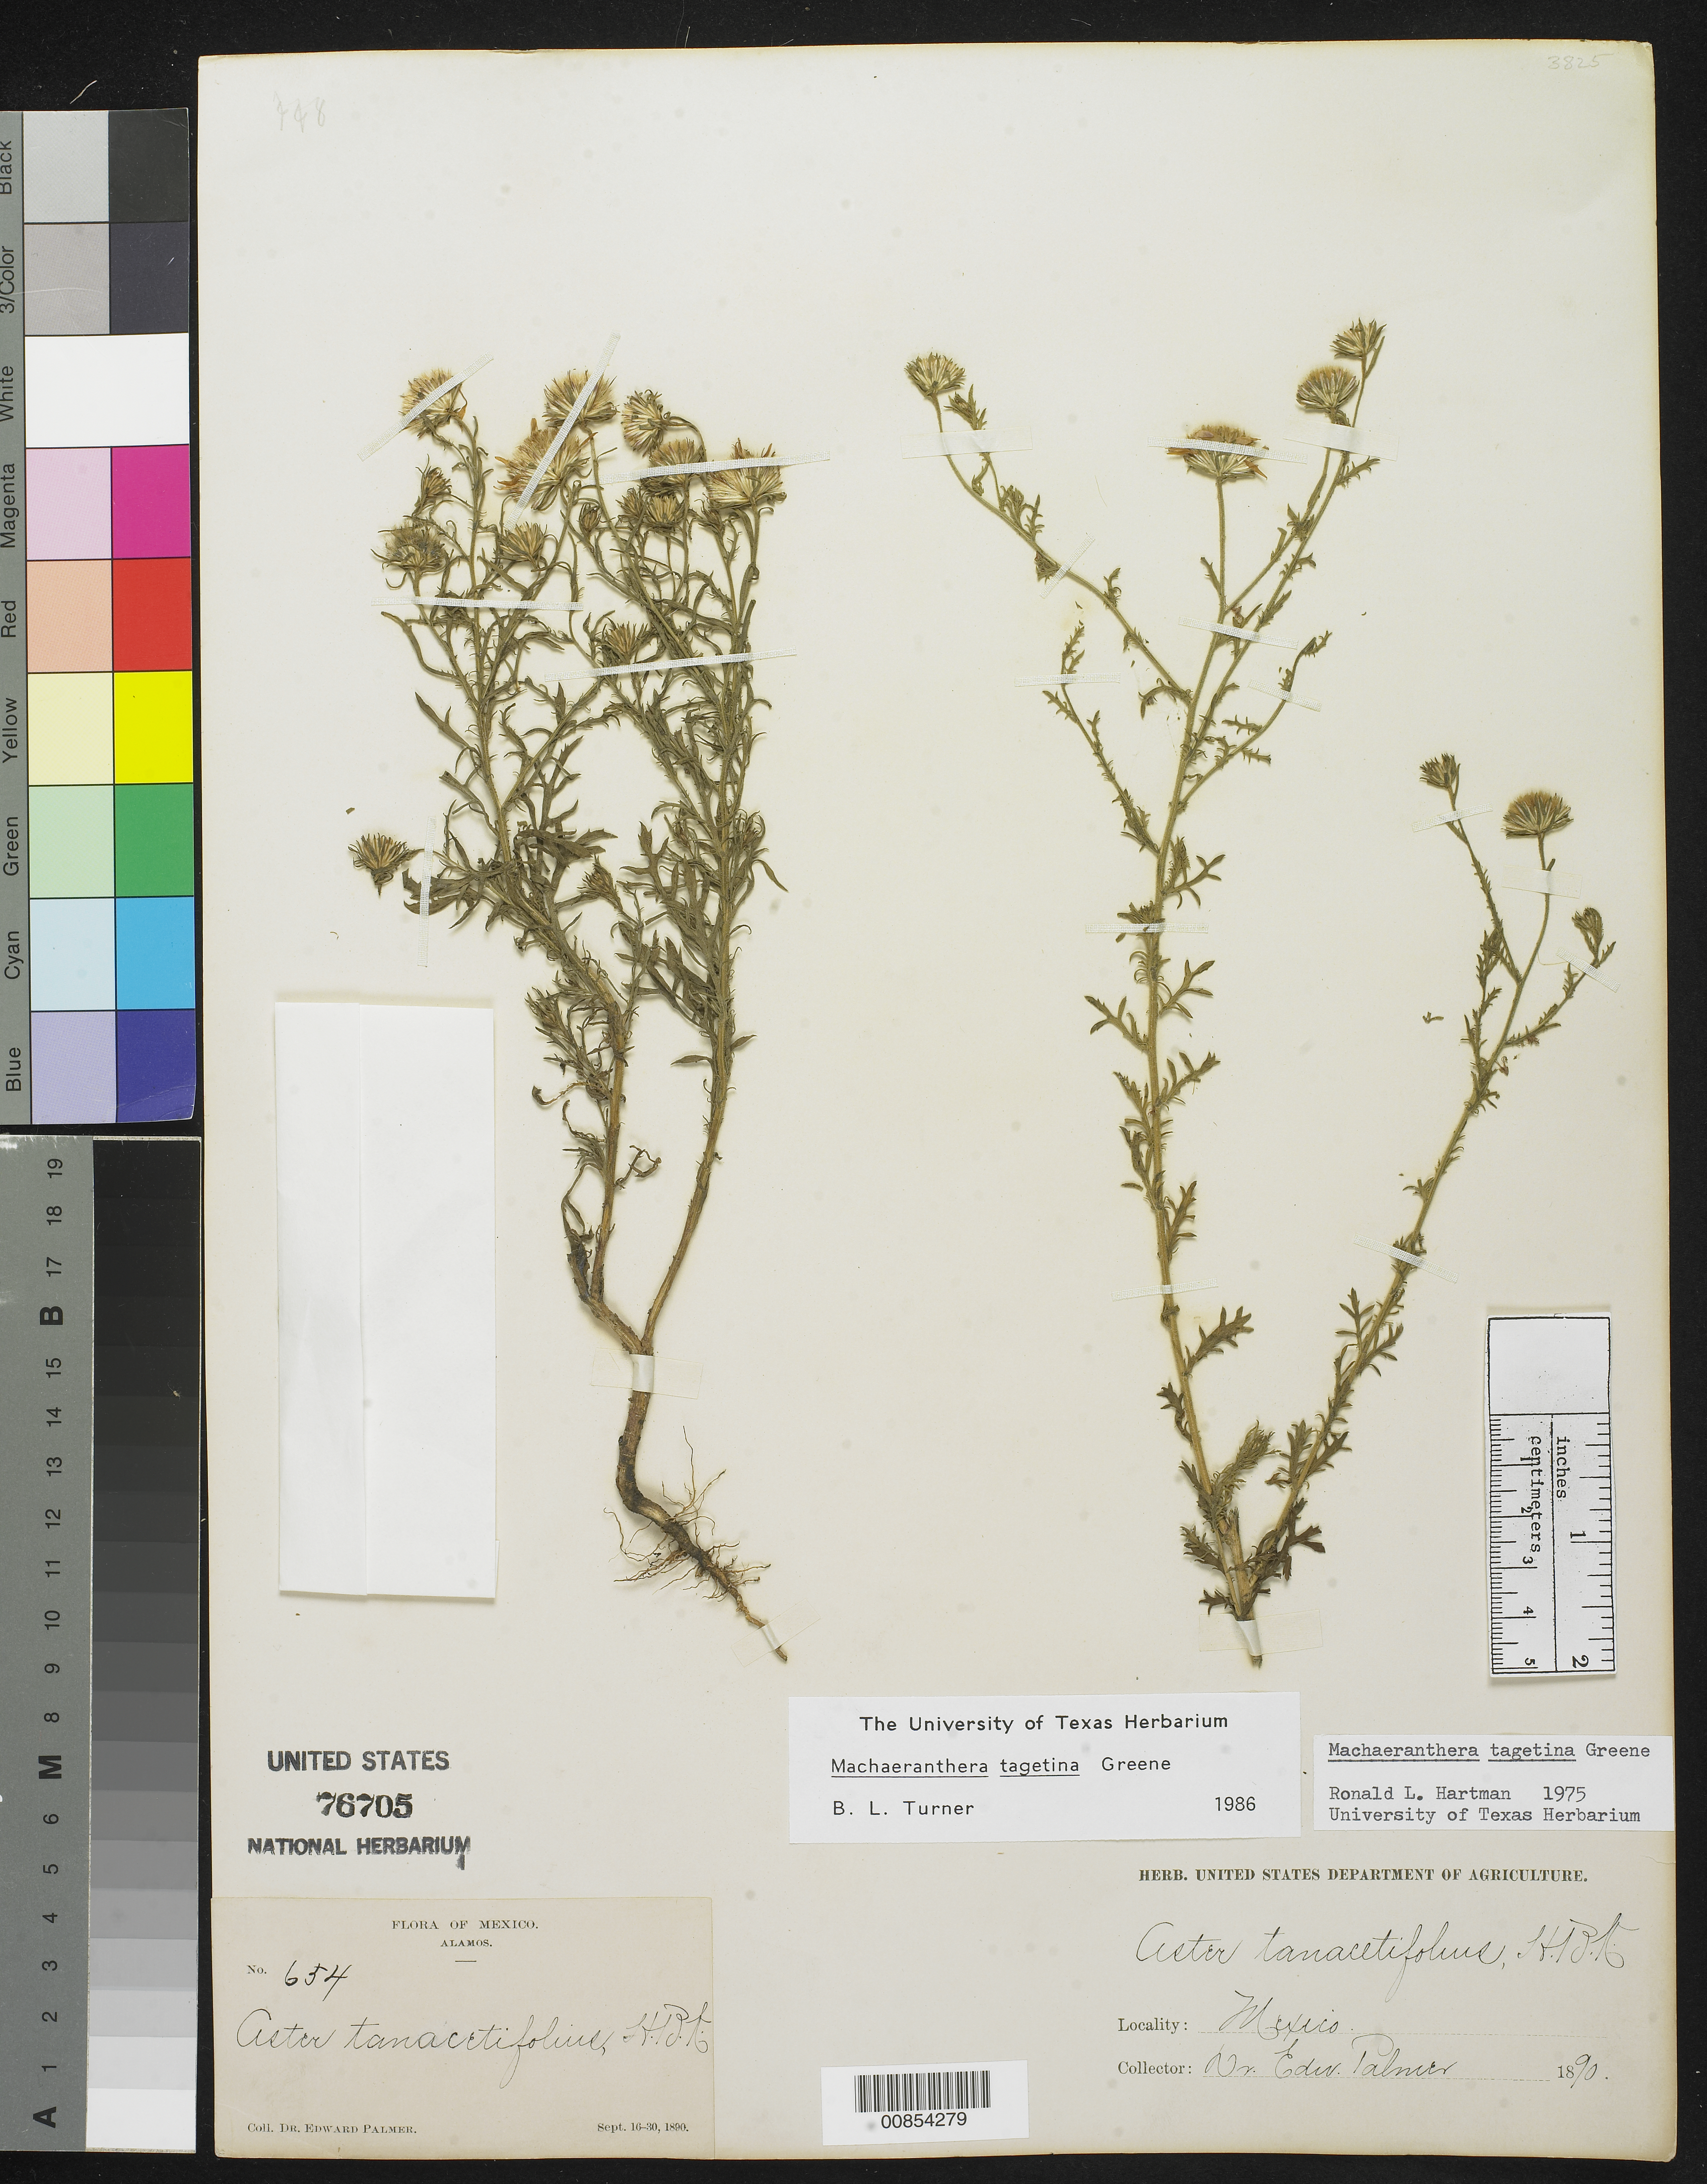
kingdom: Plantae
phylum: Tracheophyta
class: Magnoliopsida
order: Asterales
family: Asteraceae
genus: Machaeranthera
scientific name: Machaeranthera tanacetifolia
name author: (Kunth) Nees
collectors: E. Palmer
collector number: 654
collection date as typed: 16 Sep 1890 to 30 Sep 1890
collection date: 1890-09-16/1890-09-30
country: Mexico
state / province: Sonora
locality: Alamos, Sonora.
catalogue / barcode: US 76705